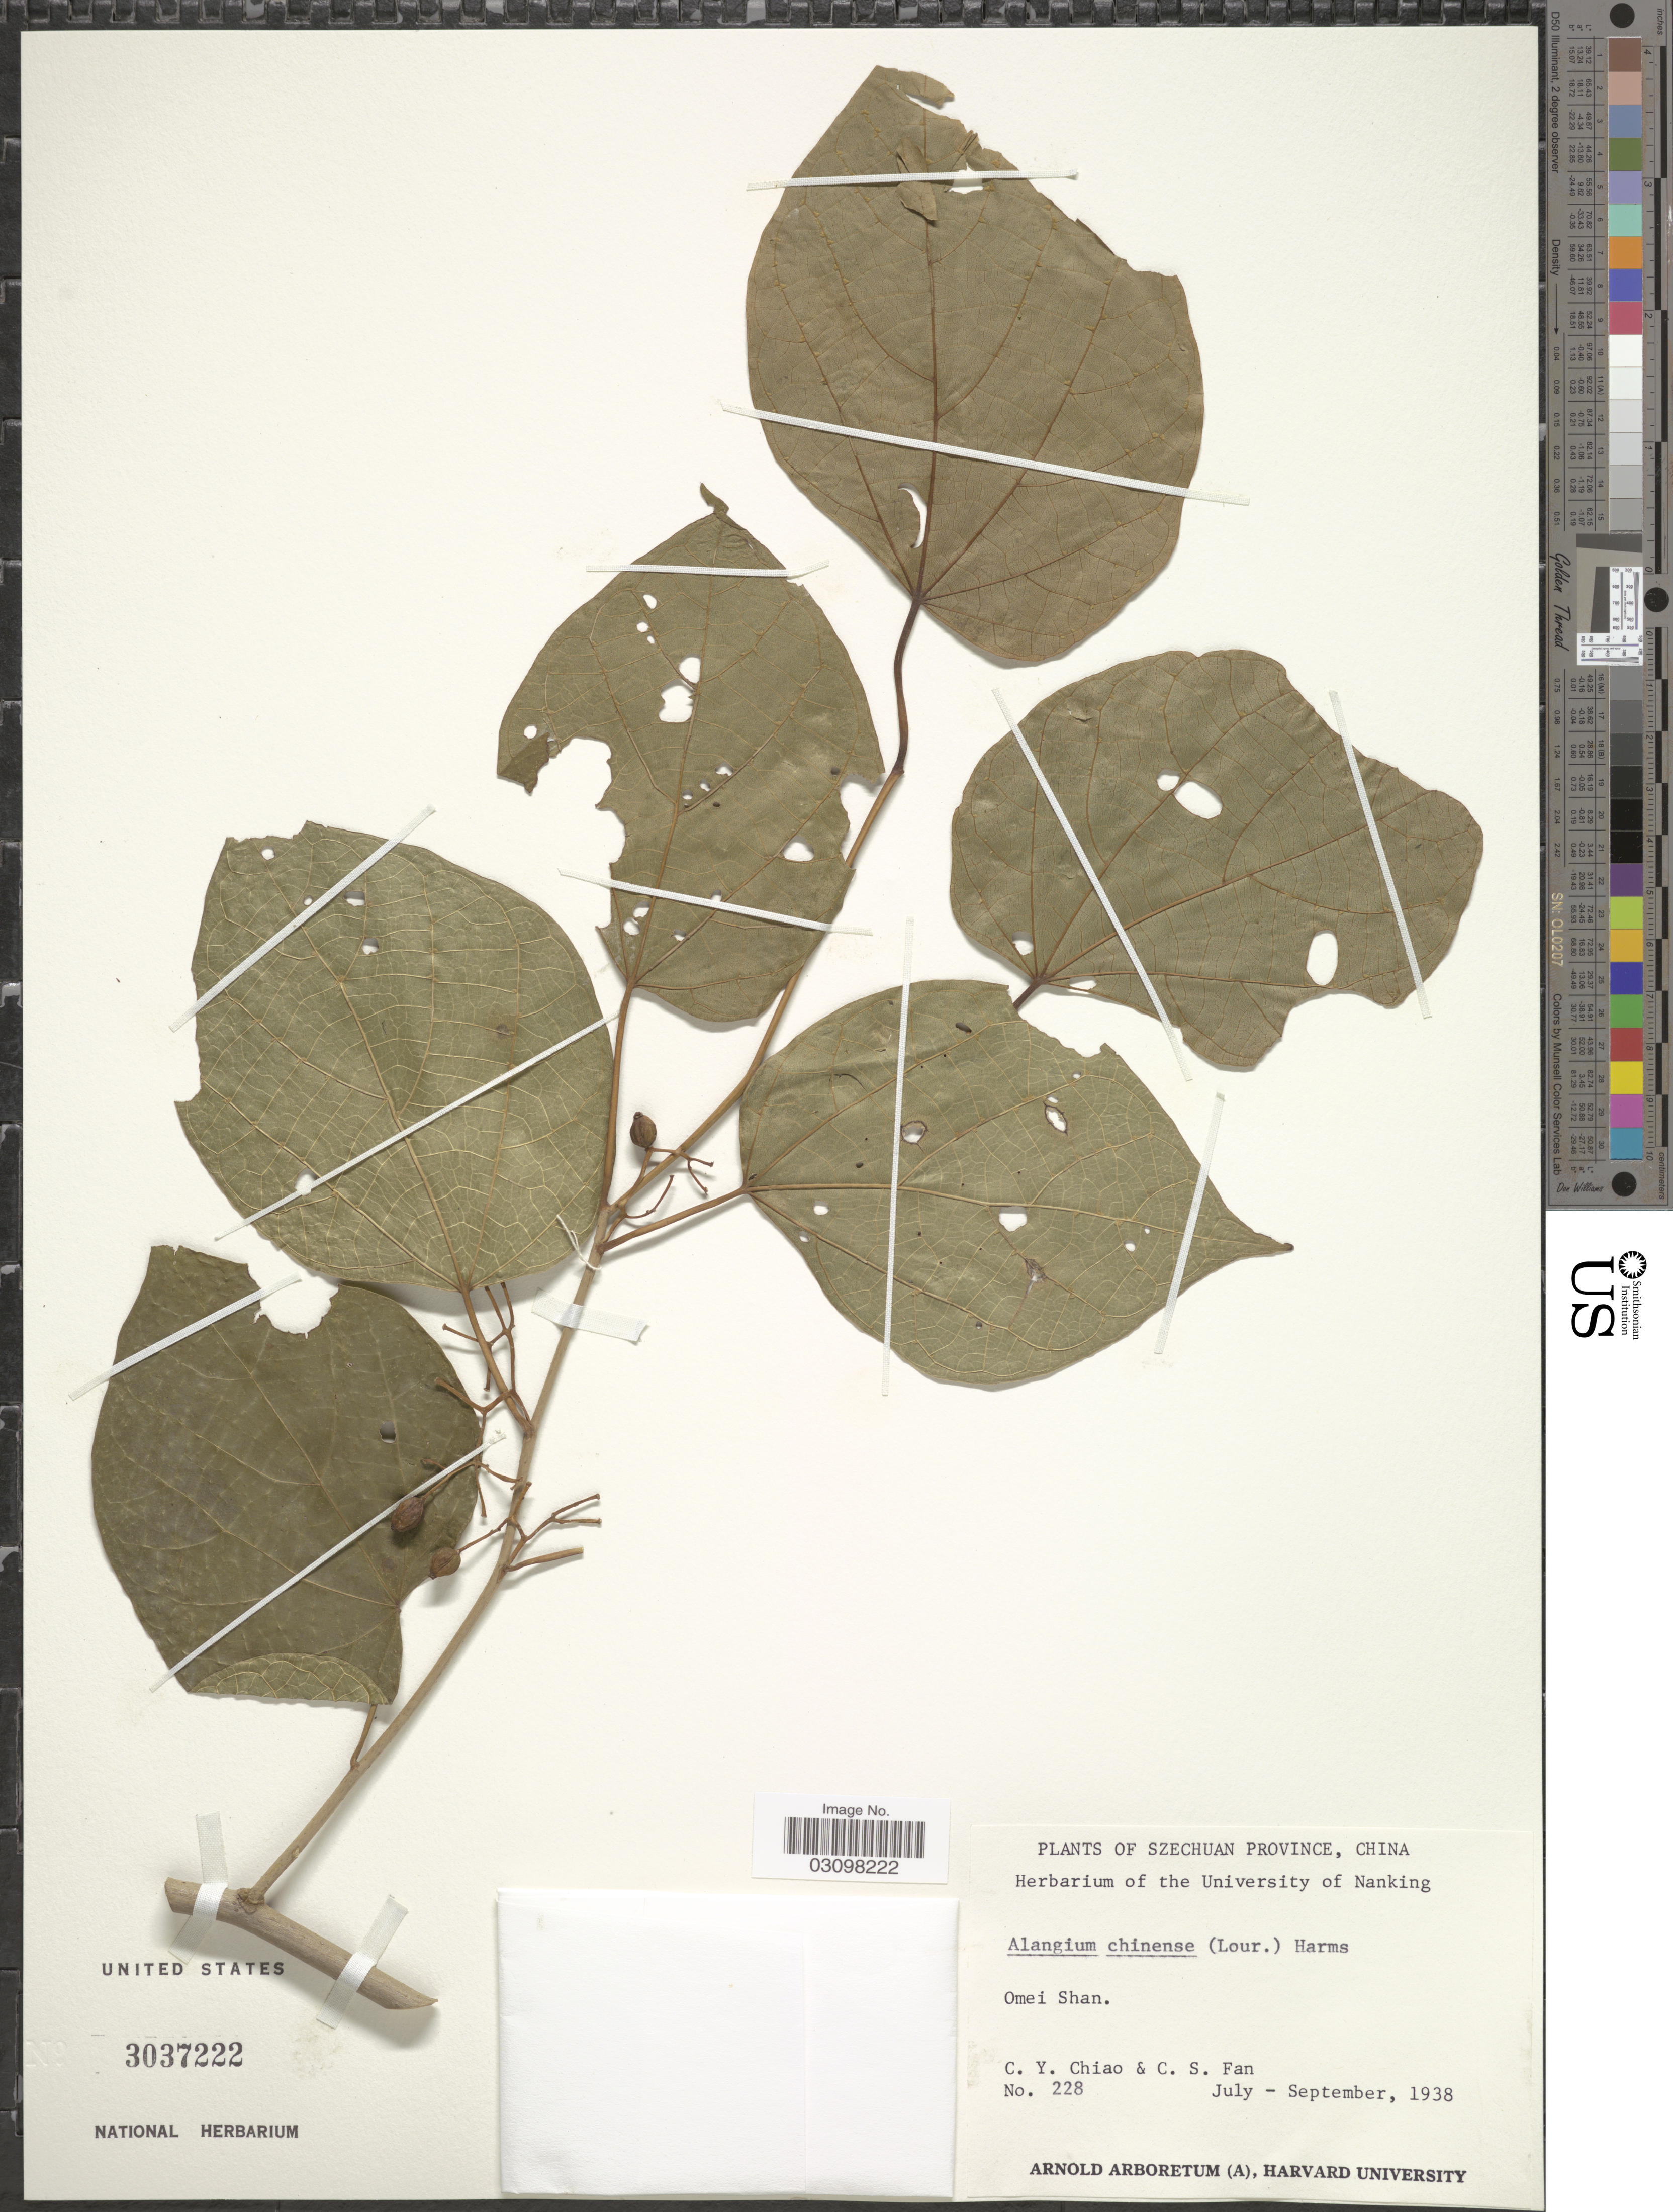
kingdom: Plantae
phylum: Tracheophyta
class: Magnoliopsida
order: Cornales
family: Cornaceae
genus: Alangium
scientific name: Alangium chinense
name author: (Harms) Rehder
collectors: C. Y. Chiao & C. S. Fan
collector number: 228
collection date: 1938-07/1938-09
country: China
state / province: Sichuan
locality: Szechuan Province. Omei Shan.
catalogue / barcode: US 3037222